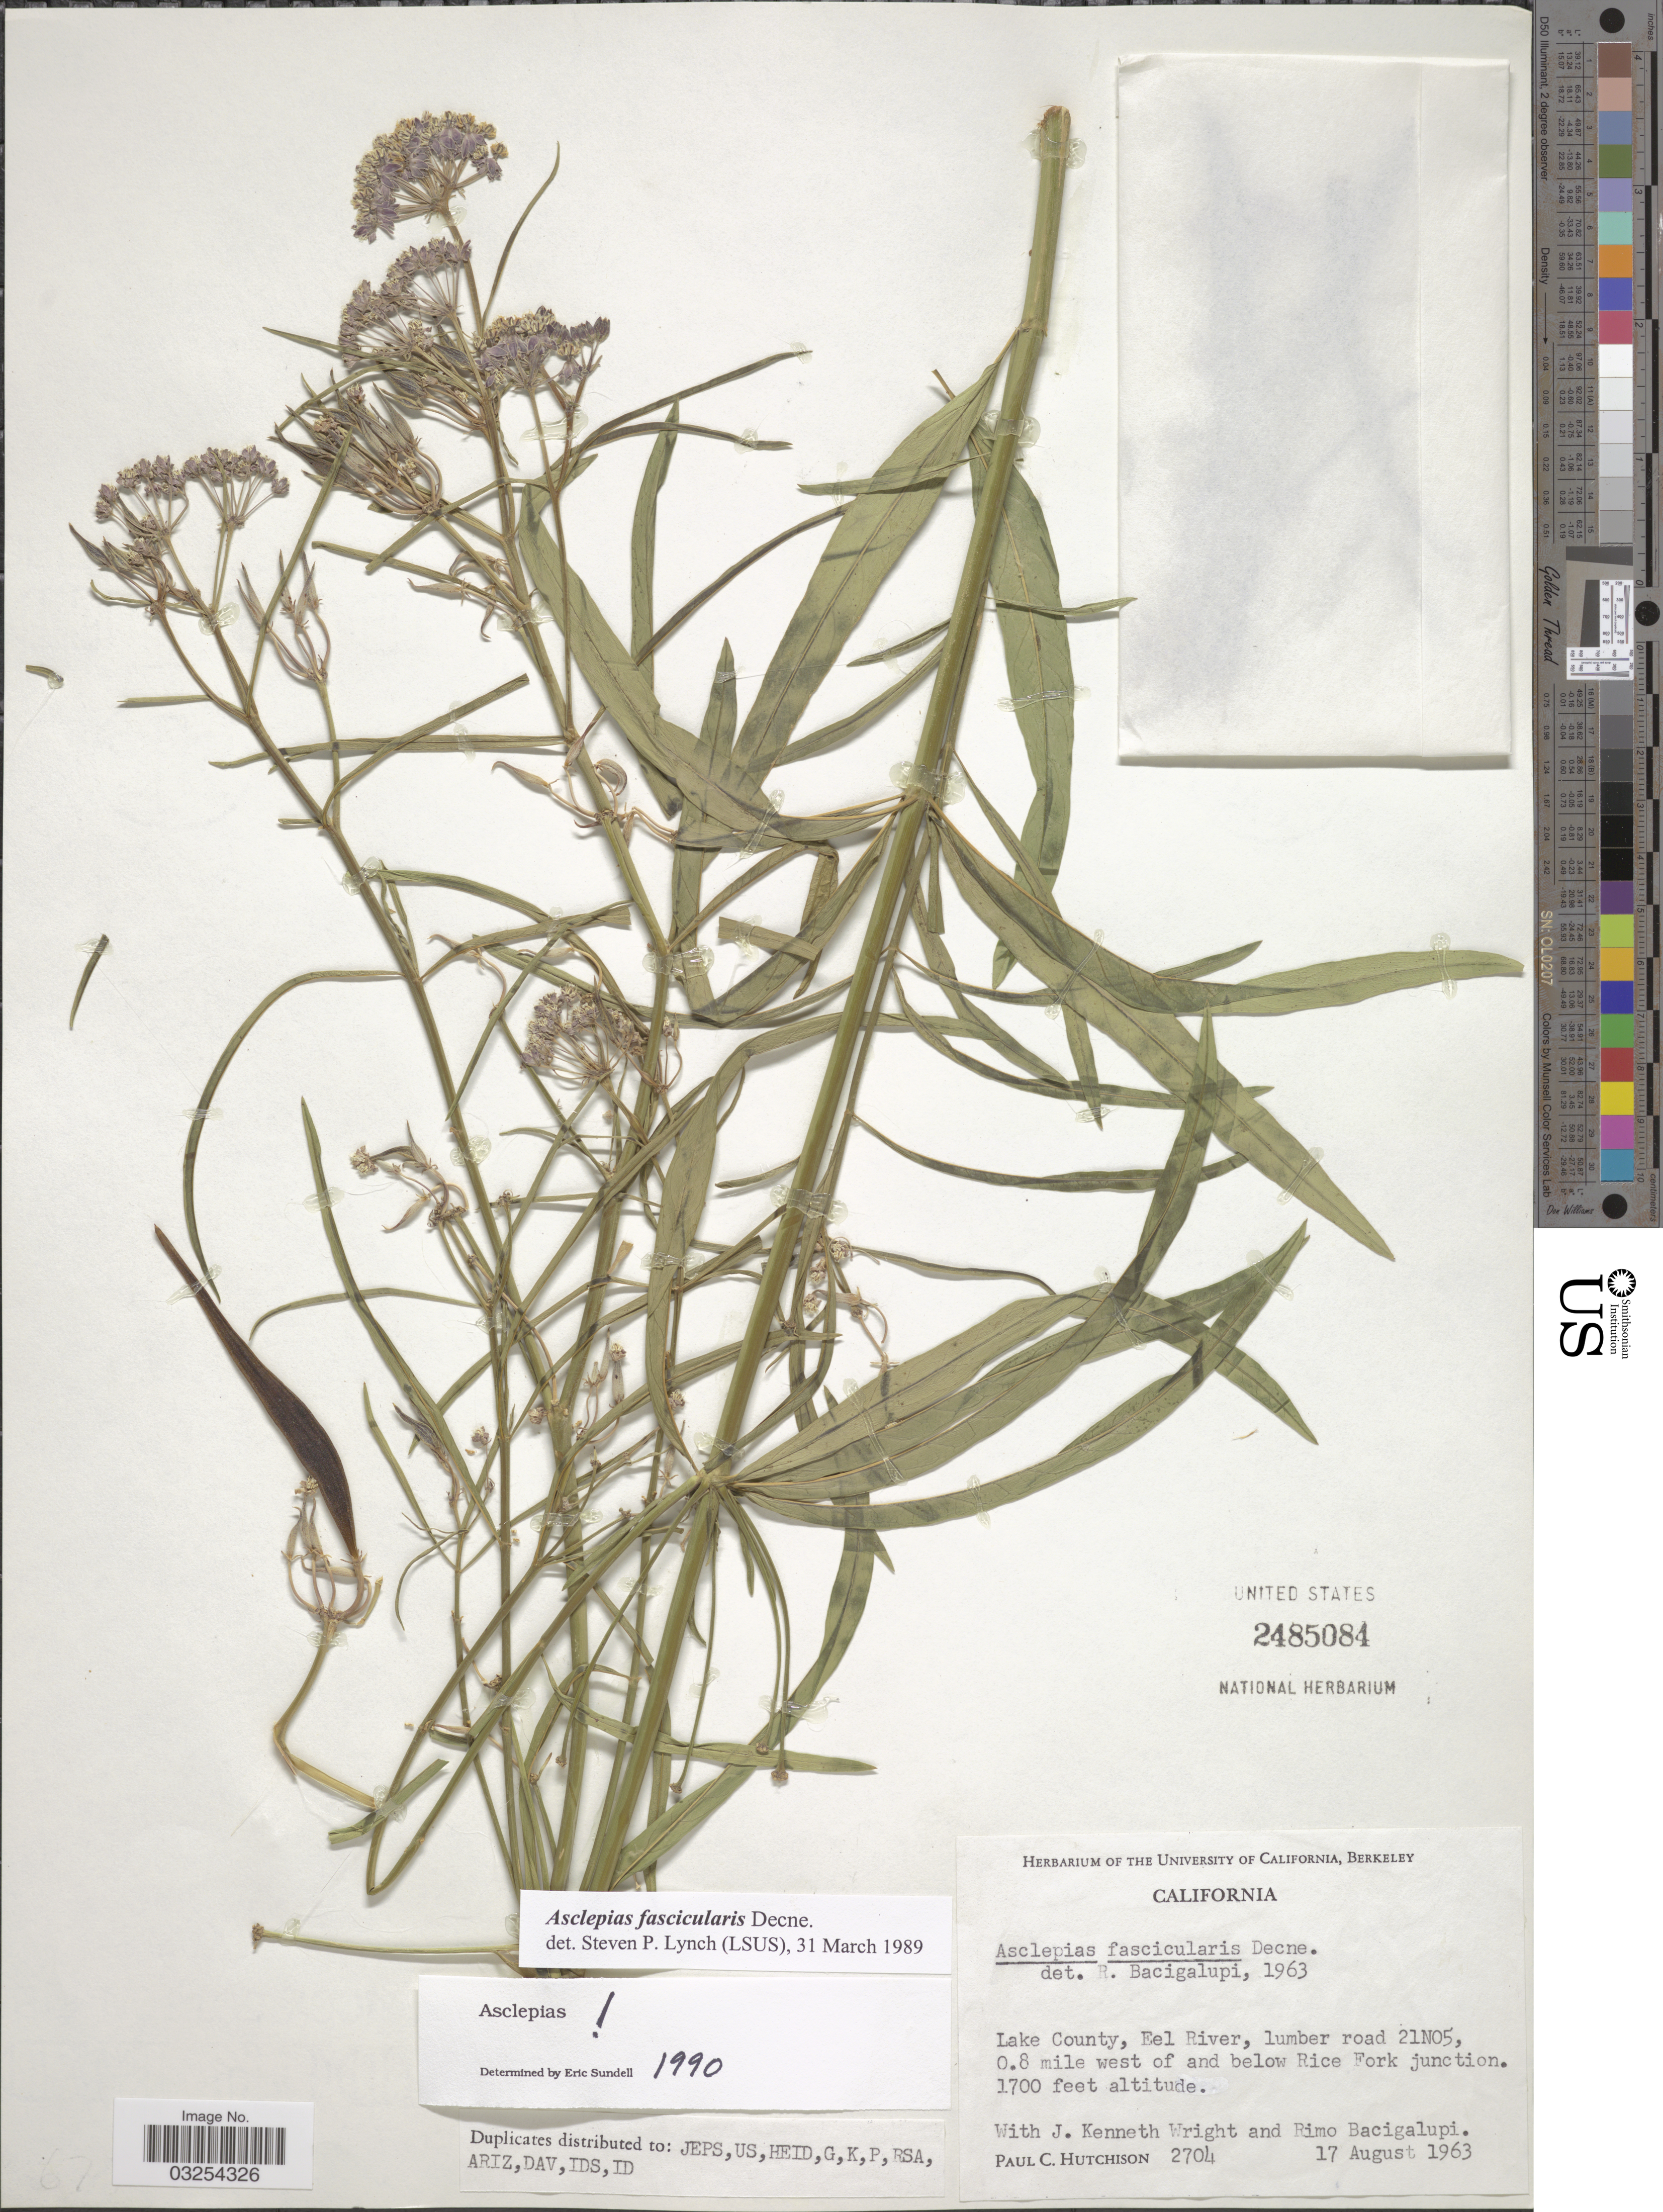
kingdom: Plantae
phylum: Tracheophyta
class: Magnoliopsida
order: Gentianales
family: Apocynaceae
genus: Asclepias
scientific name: Asclepias fascicularis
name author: Decne.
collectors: P. C. Hutchison, J. K. Wright & R. Bacigalupi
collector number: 2704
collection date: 1963-08-17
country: United States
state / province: California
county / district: Lake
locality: Lake County, Eel River, lumber road 21N05, 0.8 mile west of and below Rice Fork junction.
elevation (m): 518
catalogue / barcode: US 2485084